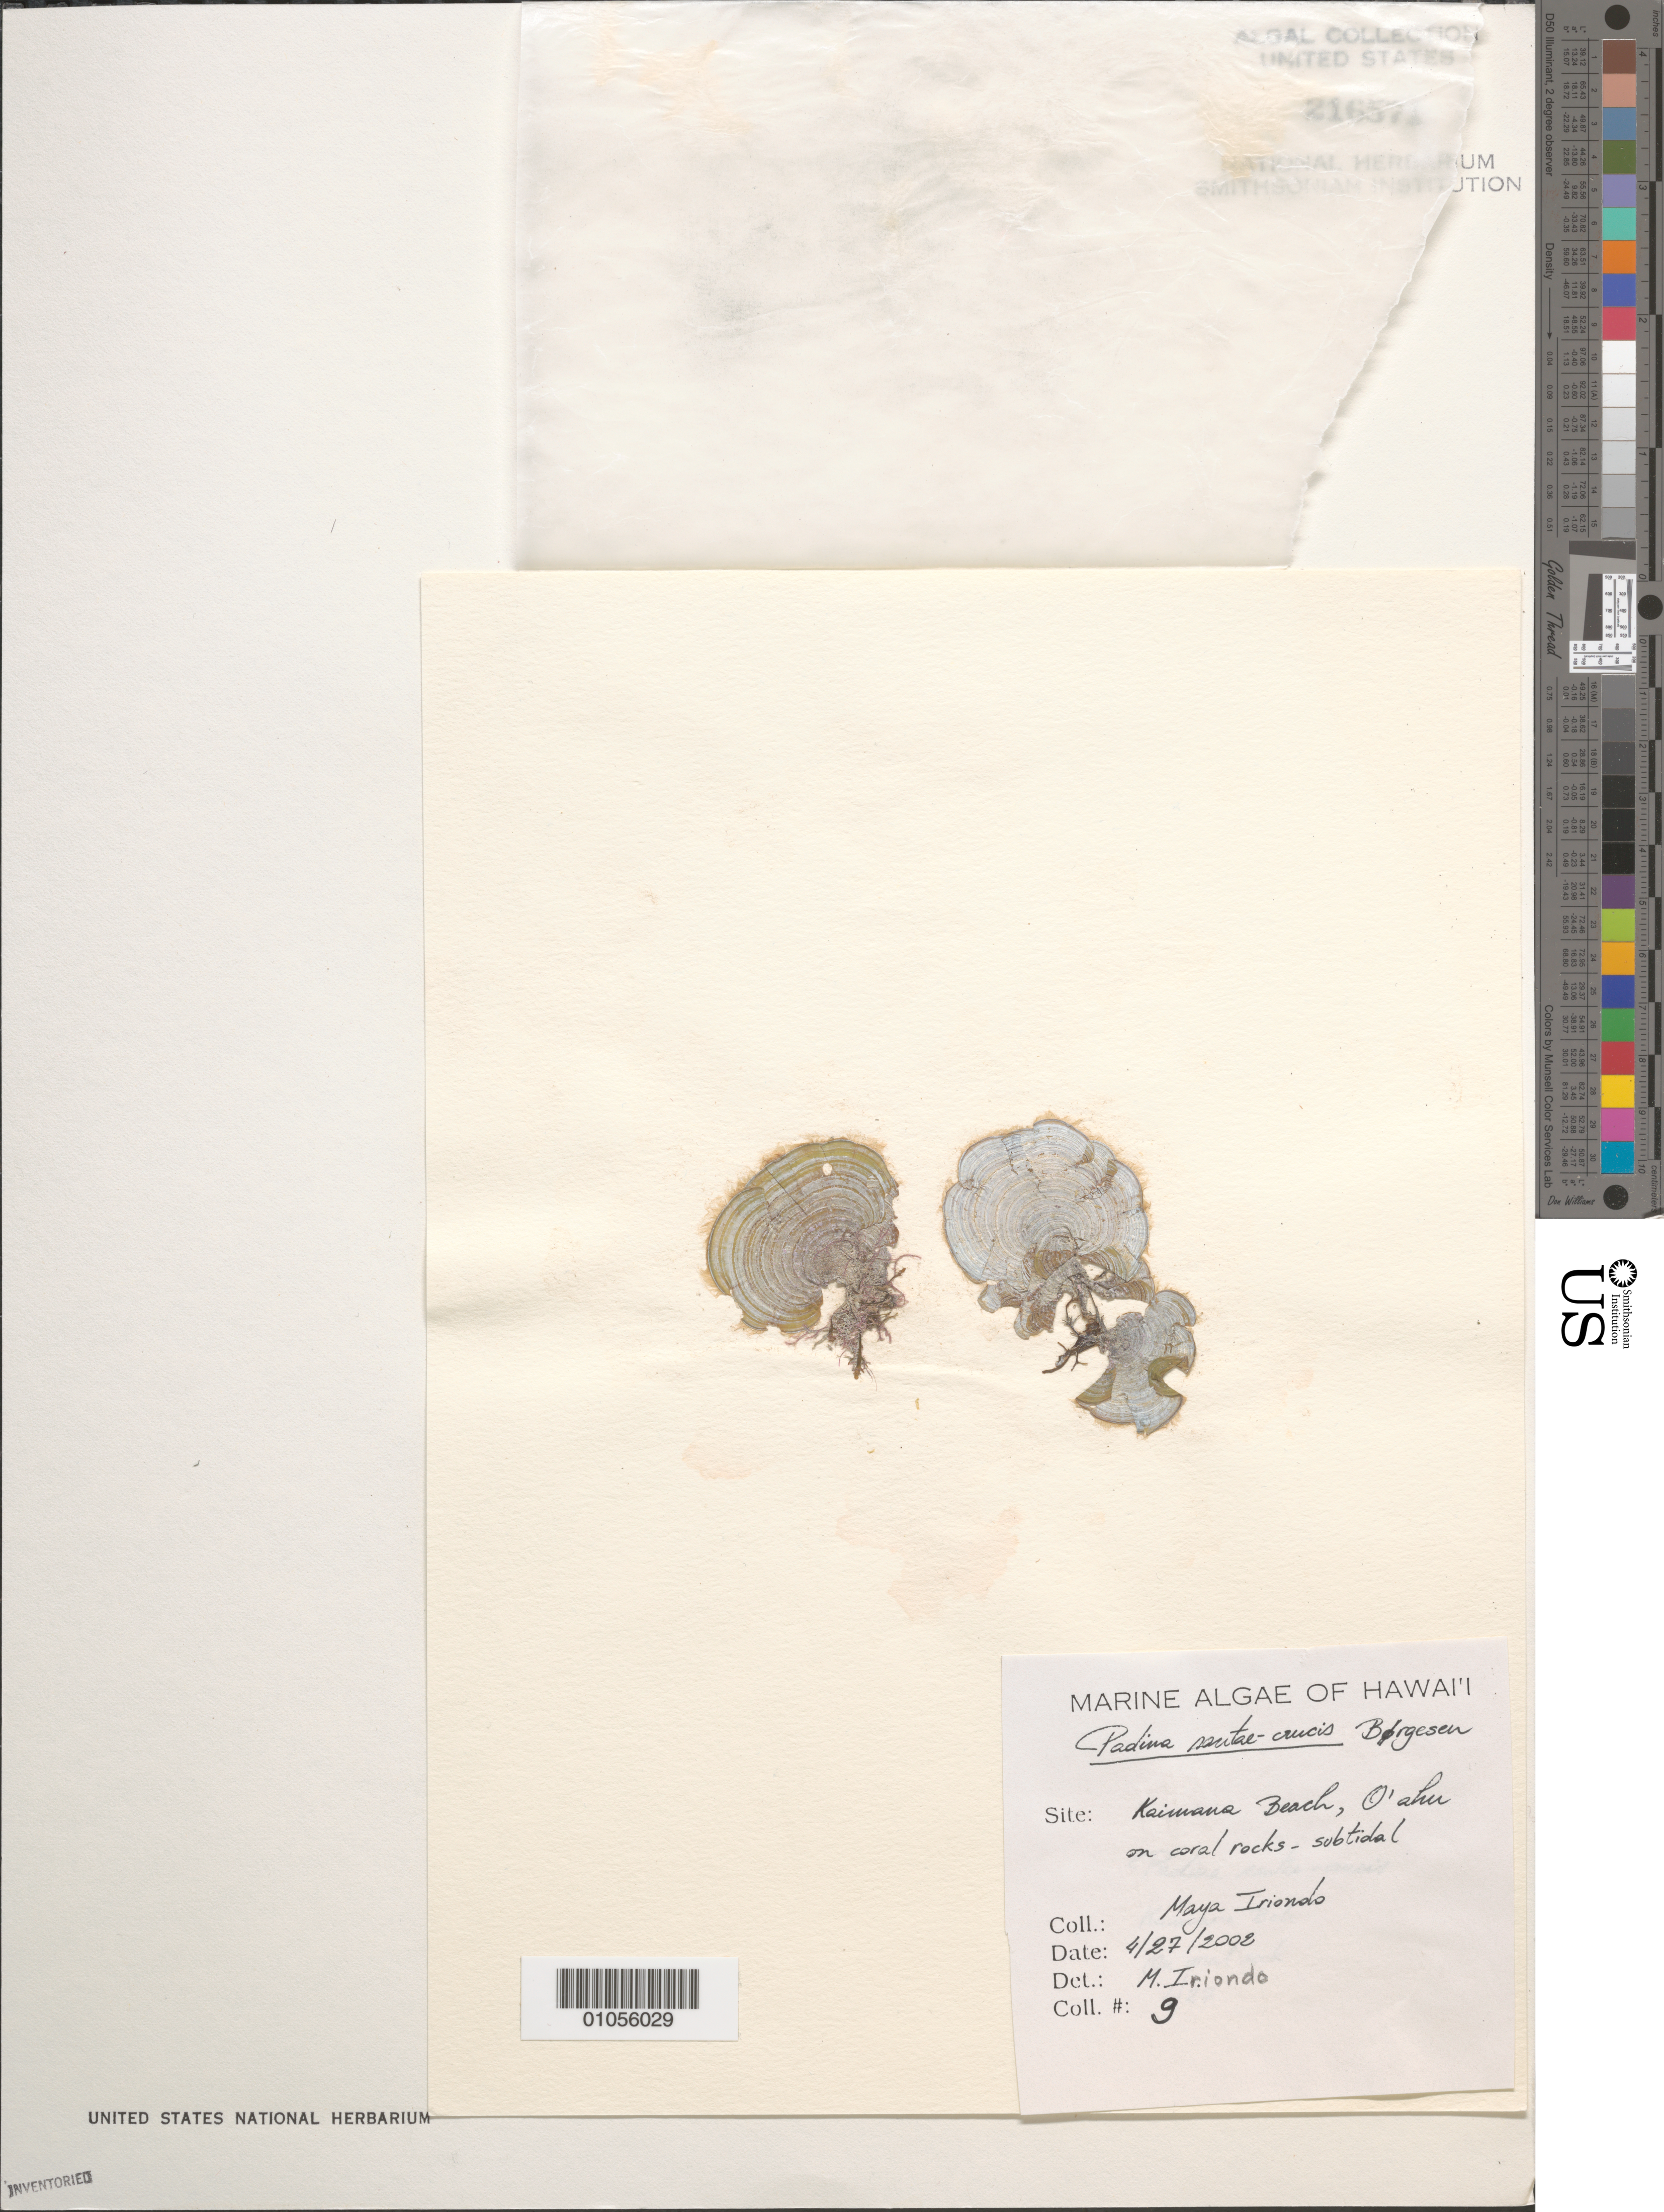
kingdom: Chromista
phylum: Ochrophyta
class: Phaeophyceae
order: Dictyotales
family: Dictyotaceae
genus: Padina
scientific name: Padina sanctae-crucis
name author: Børgesen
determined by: Iriondo, M.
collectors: M. Iriondo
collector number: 9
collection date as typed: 27 Apr 2002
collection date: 2002-04-27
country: United States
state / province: Hawaii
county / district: Honolulu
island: Oahu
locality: Kaimana Beach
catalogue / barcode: US 216571